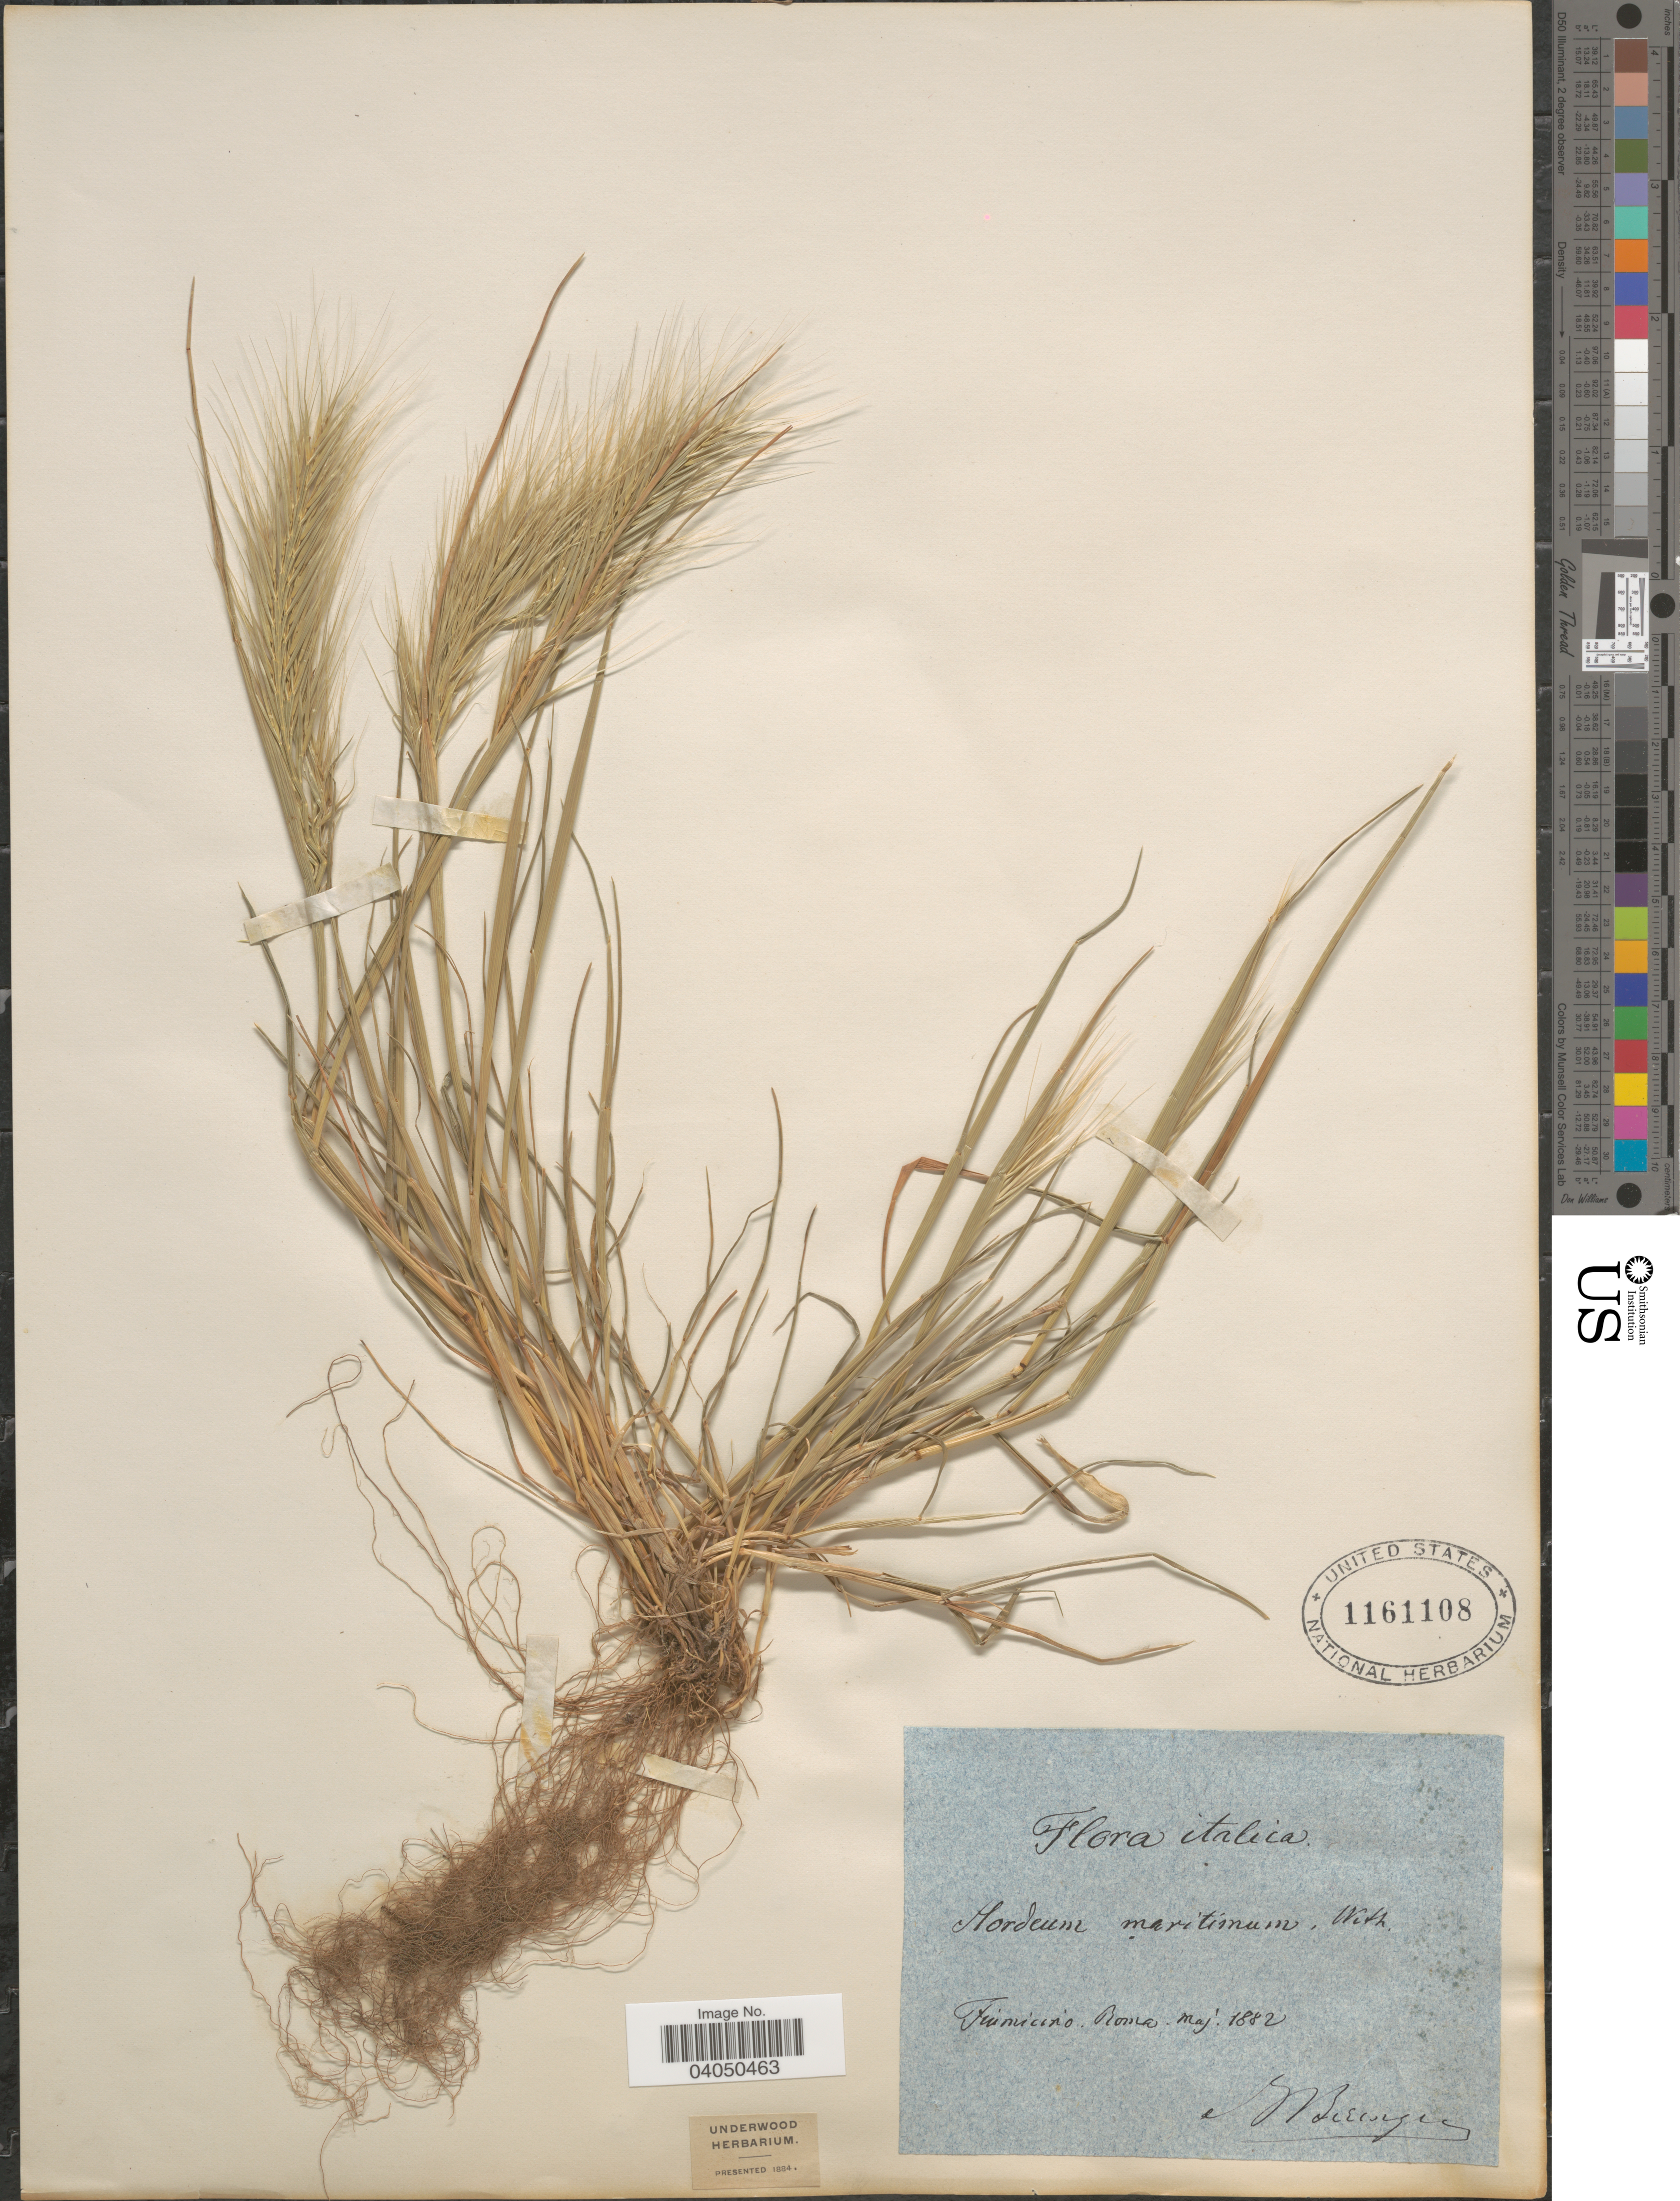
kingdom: Plantae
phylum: Tracheophyta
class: Liliopsida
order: Poales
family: Poaceae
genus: Festuca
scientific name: Festuca sp.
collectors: G. Berenger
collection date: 1882-05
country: Italy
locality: Italica. Fuimiciro [interpreted]. Roma.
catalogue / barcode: US 1161108